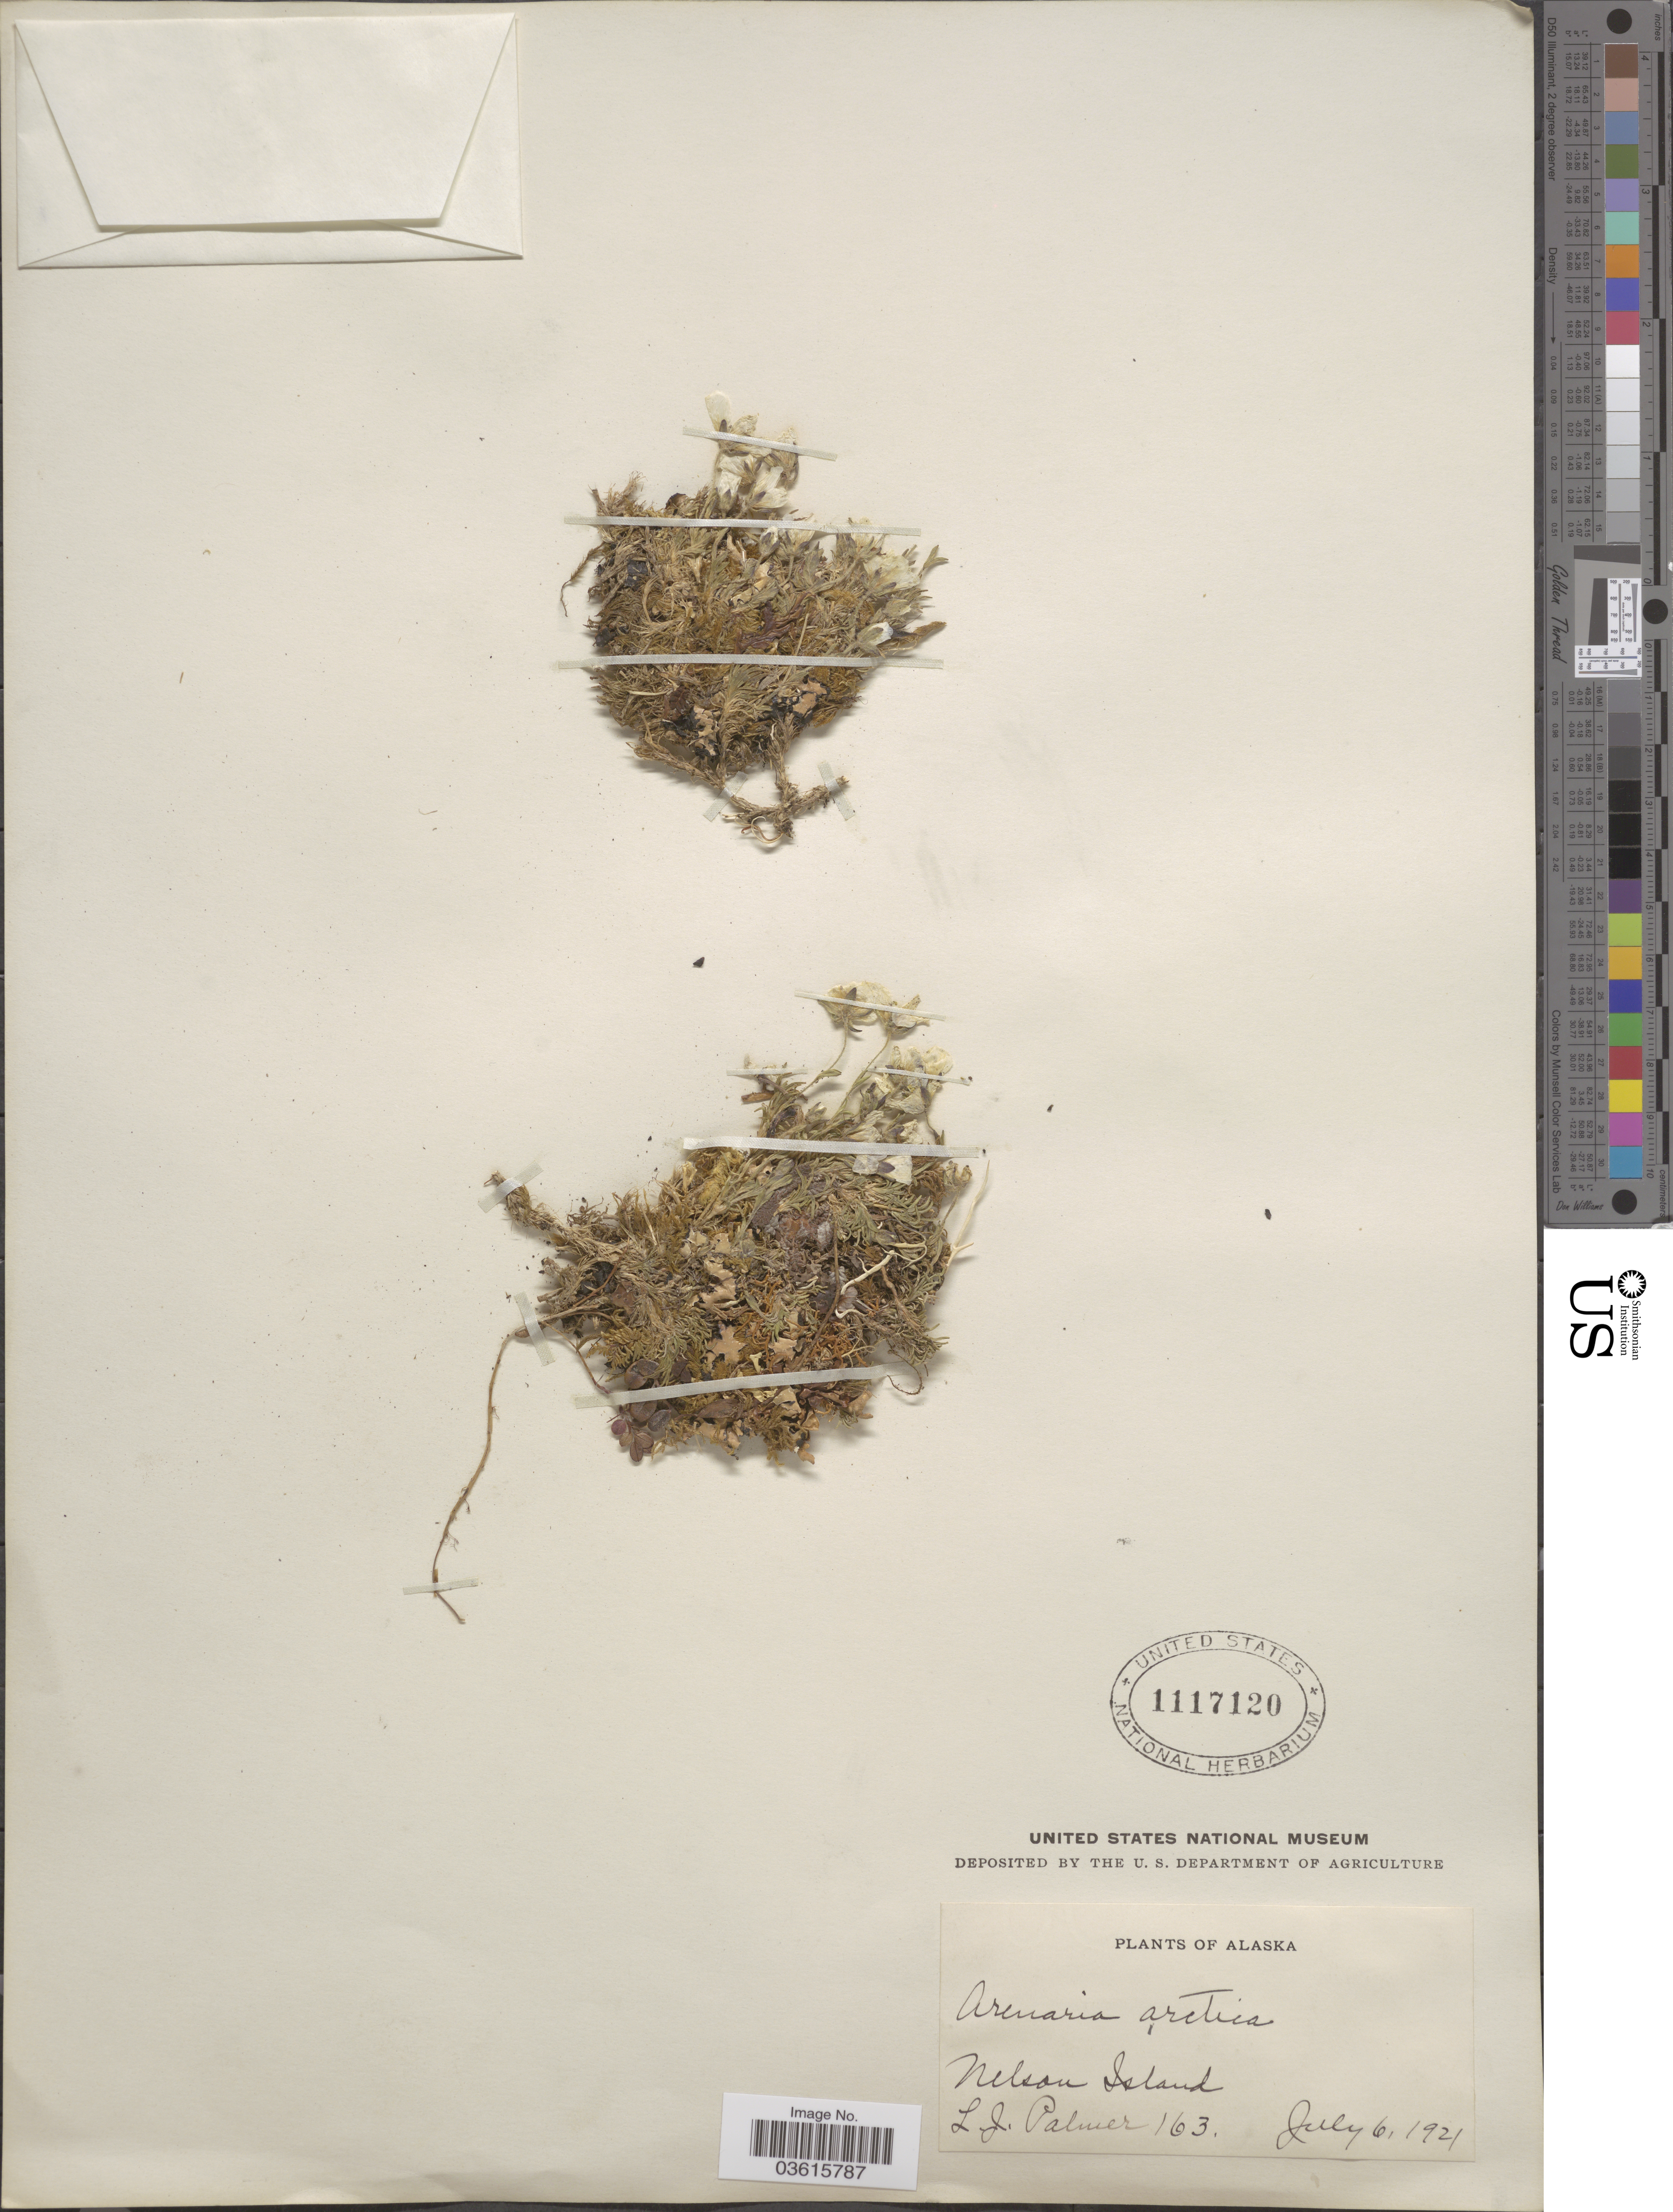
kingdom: Plantae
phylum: Tracheophyta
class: Magnoliopsida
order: Caryophyllales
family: Caryophyllaceae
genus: Cherleria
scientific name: Cherleria arctica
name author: (Steven ex Ser.) A.J. Moore & Dillenb.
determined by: Strong, M. T., (US), Smithsonian Institution - National Museum of Natural History (UNITED STATES)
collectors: L. J. Palmer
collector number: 163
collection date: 1921-07-06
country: United States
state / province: Alaska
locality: Nelson Island.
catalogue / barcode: US 1117120